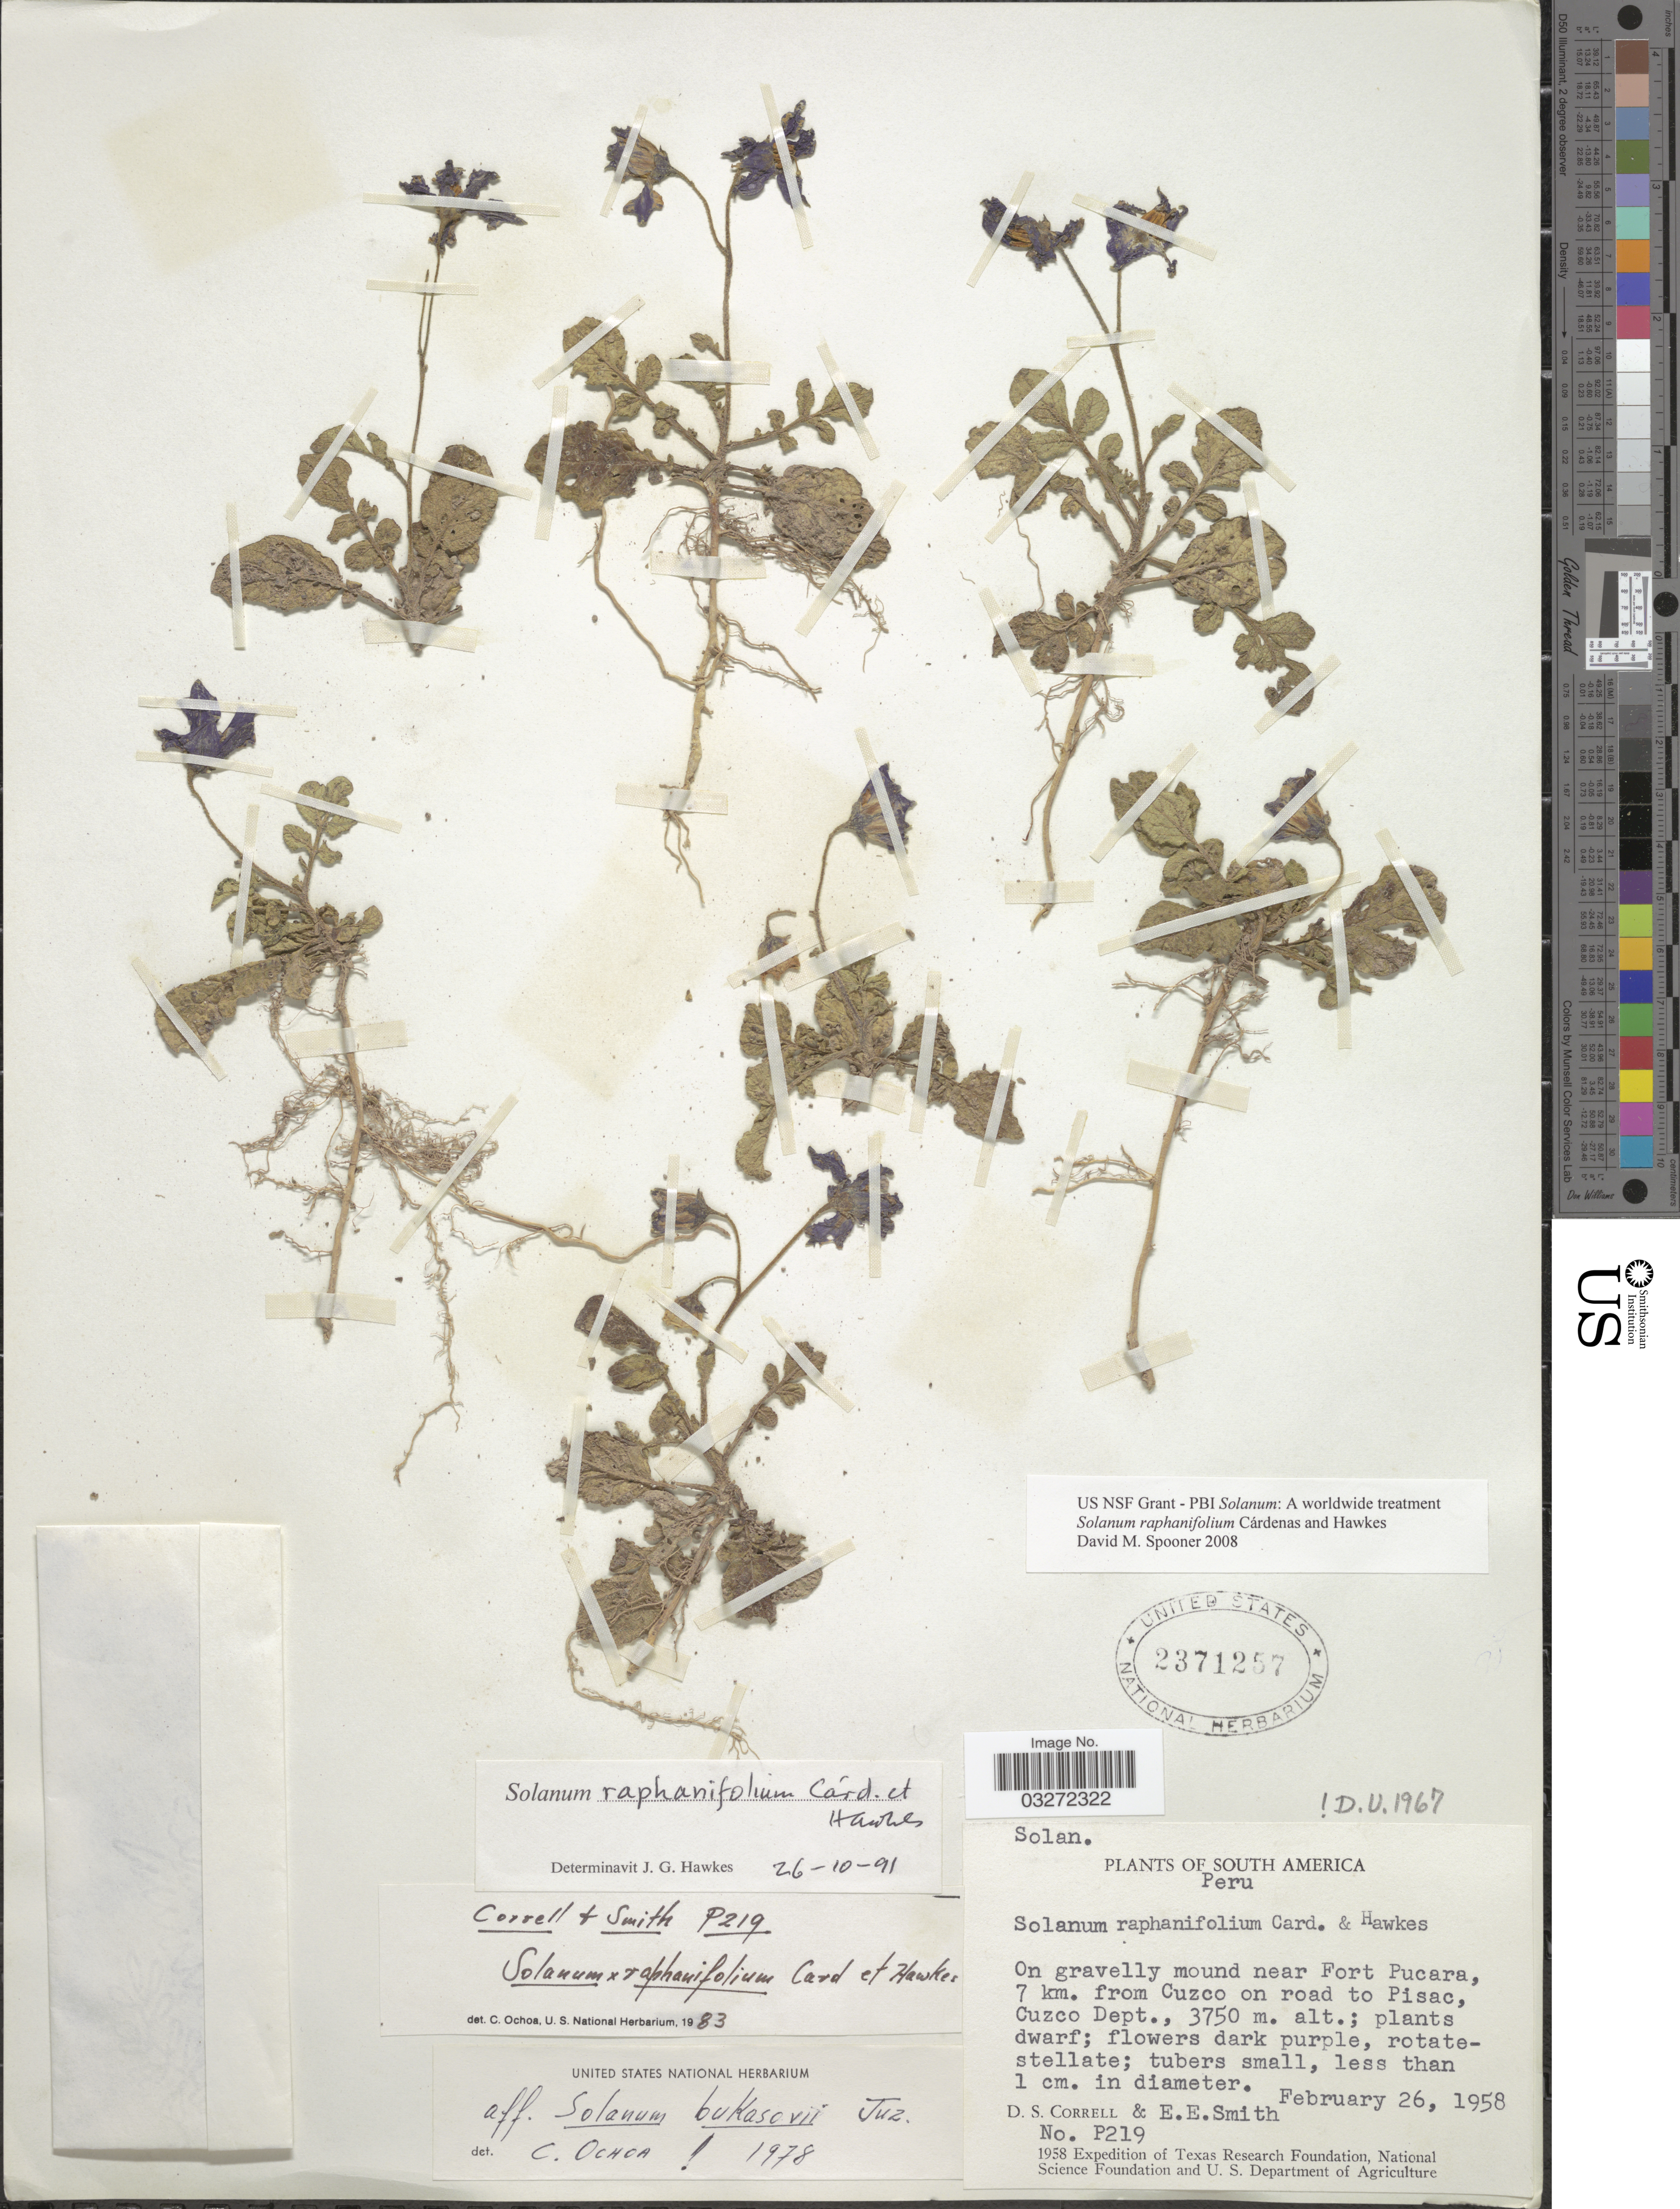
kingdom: Plantae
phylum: Tracheophyta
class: Magnoliopsida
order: Solanales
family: Solanaceae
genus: Solanum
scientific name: Solanum raphanifolium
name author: Cárdenas & Hawkes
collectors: D. S. Correll & E. E. Smith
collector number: P219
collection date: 1958-02-26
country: Peru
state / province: Cusco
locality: On gravellu mound near Fort Pucara, 7 km. from Cuzco on road to Pisac, Cuzco Dept.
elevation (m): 3750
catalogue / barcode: US 2371257